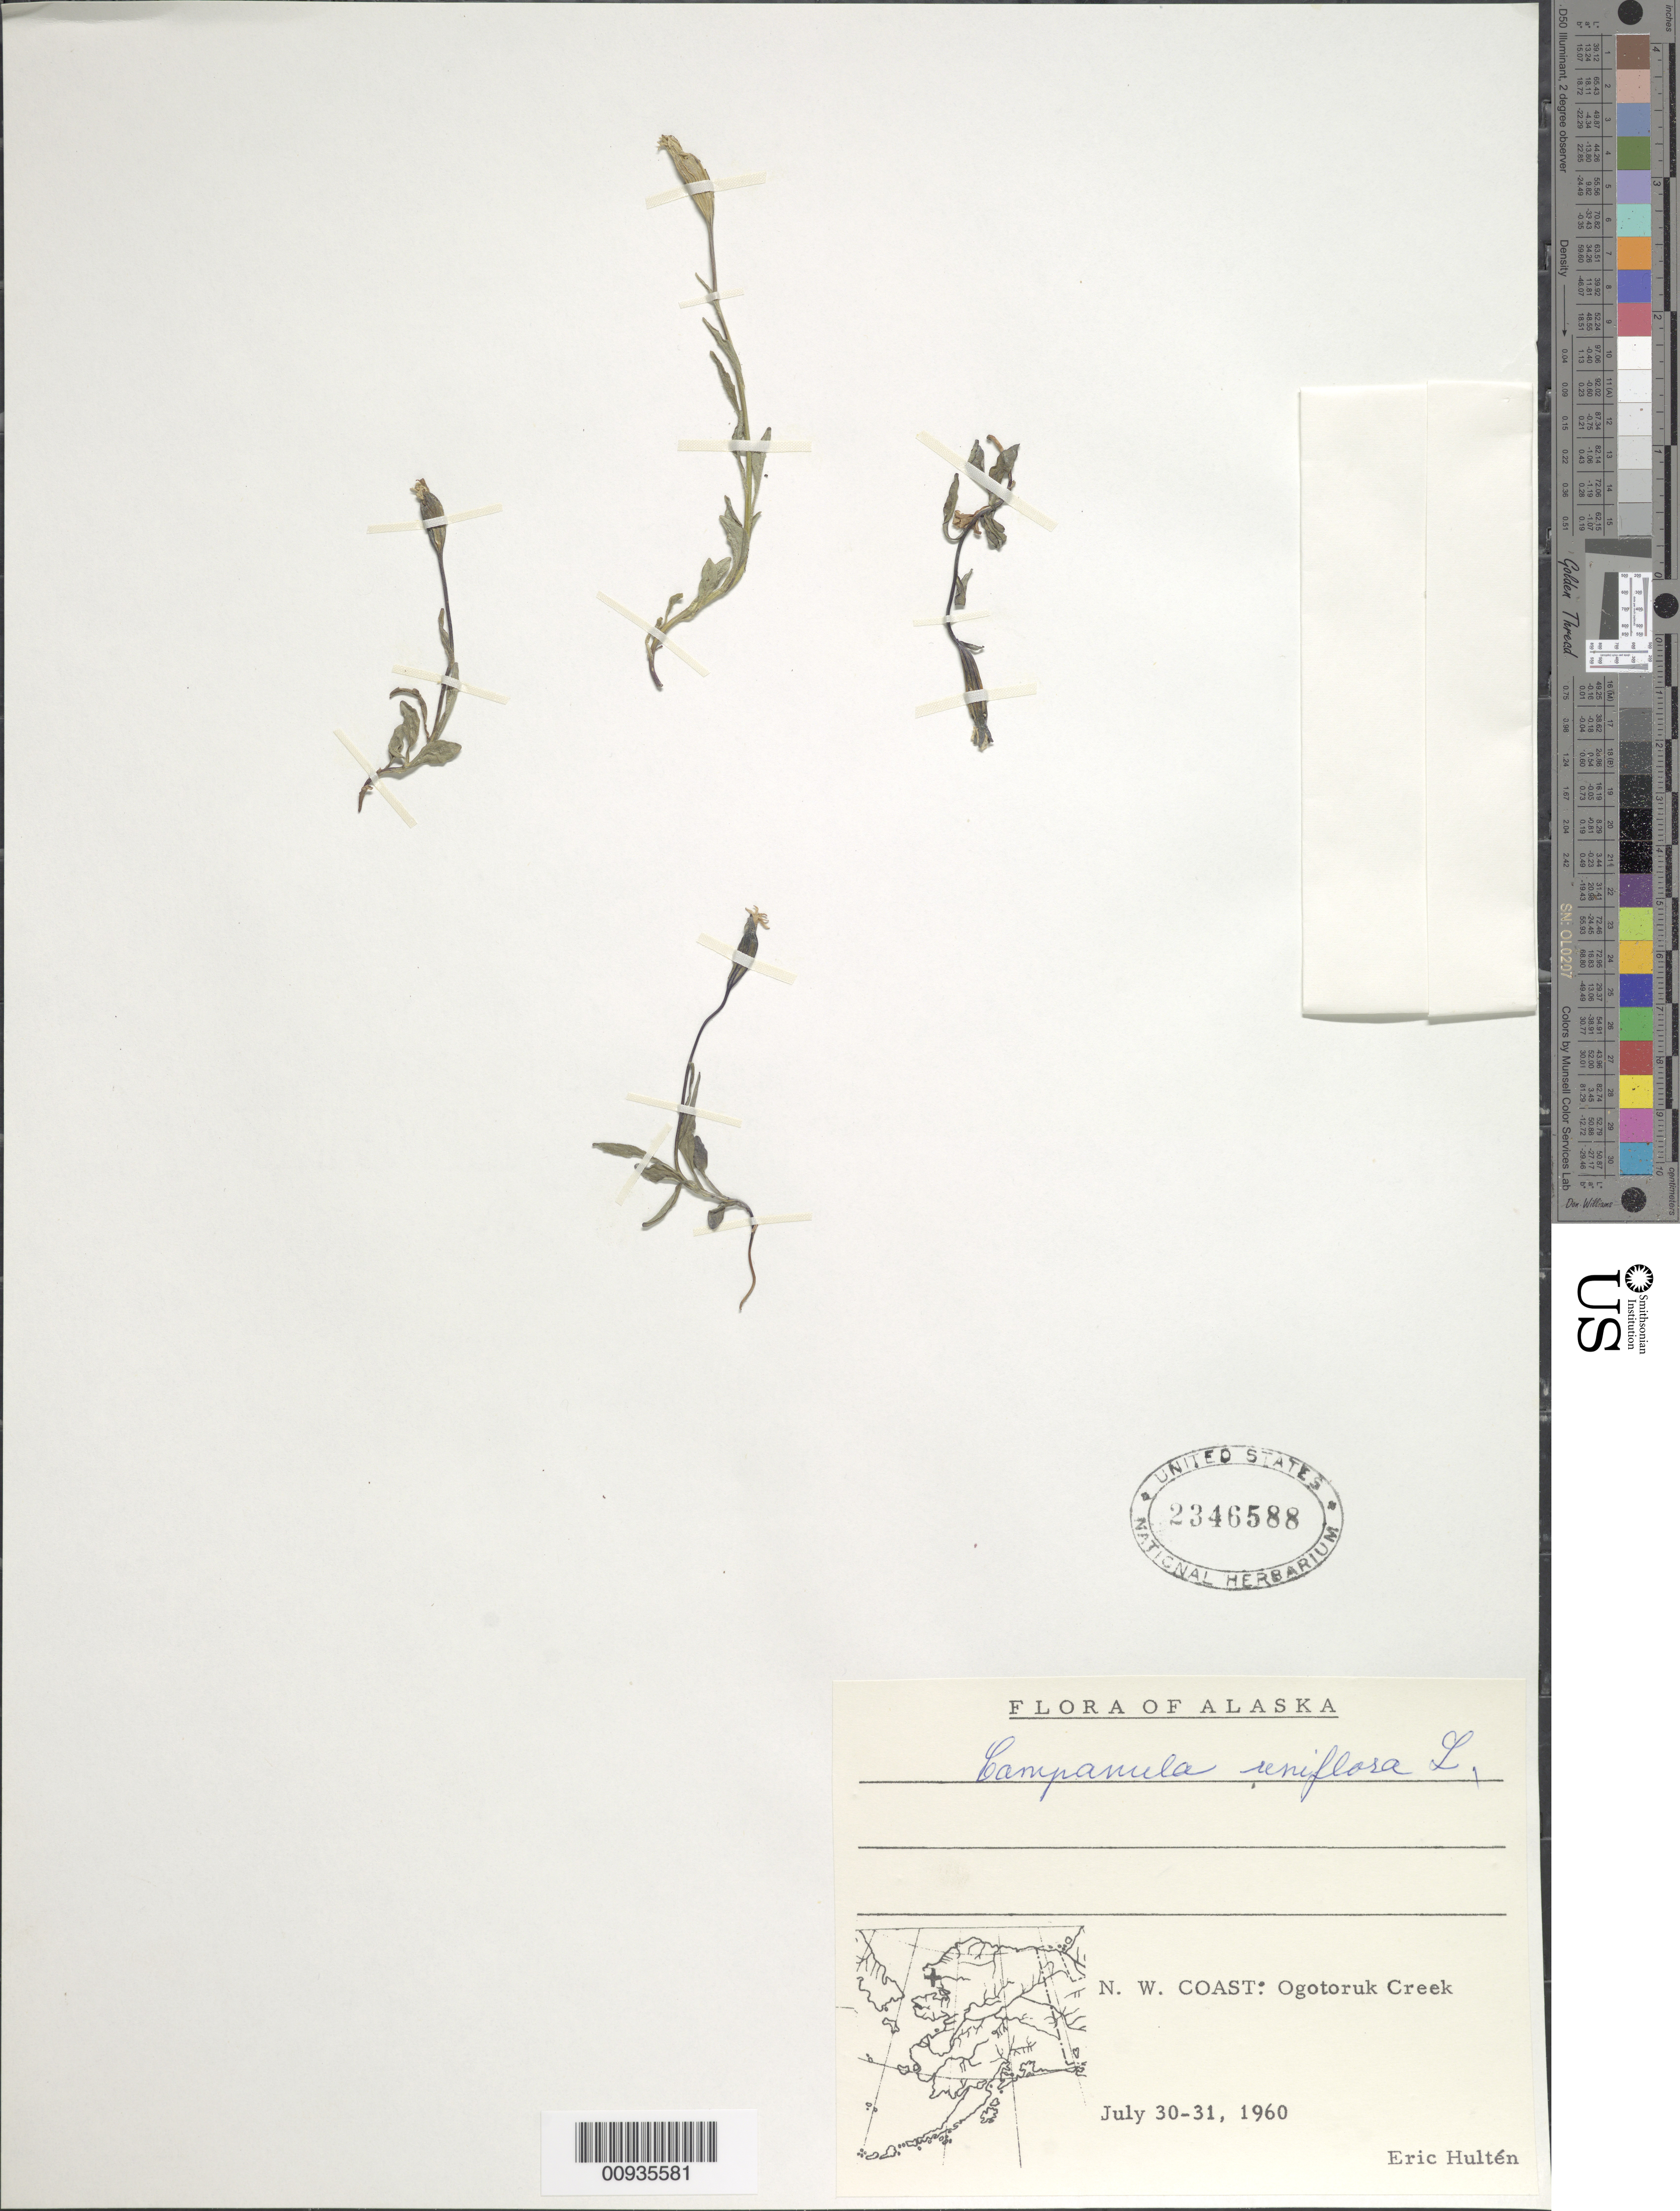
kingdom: Plantae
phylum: Tracheophyta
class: Magnoliopsida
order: Asterales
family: Campanulaceae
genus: Campanula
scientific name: Campanula uniflora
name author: L.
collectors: E. G. Hultén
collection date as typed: July 30-31, 1960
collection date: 1960-07-30/1960-07-31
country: United States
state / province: Alaska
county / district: Northwest Arctic Division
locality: Ogotoruk Creek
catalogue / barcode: US 2346588